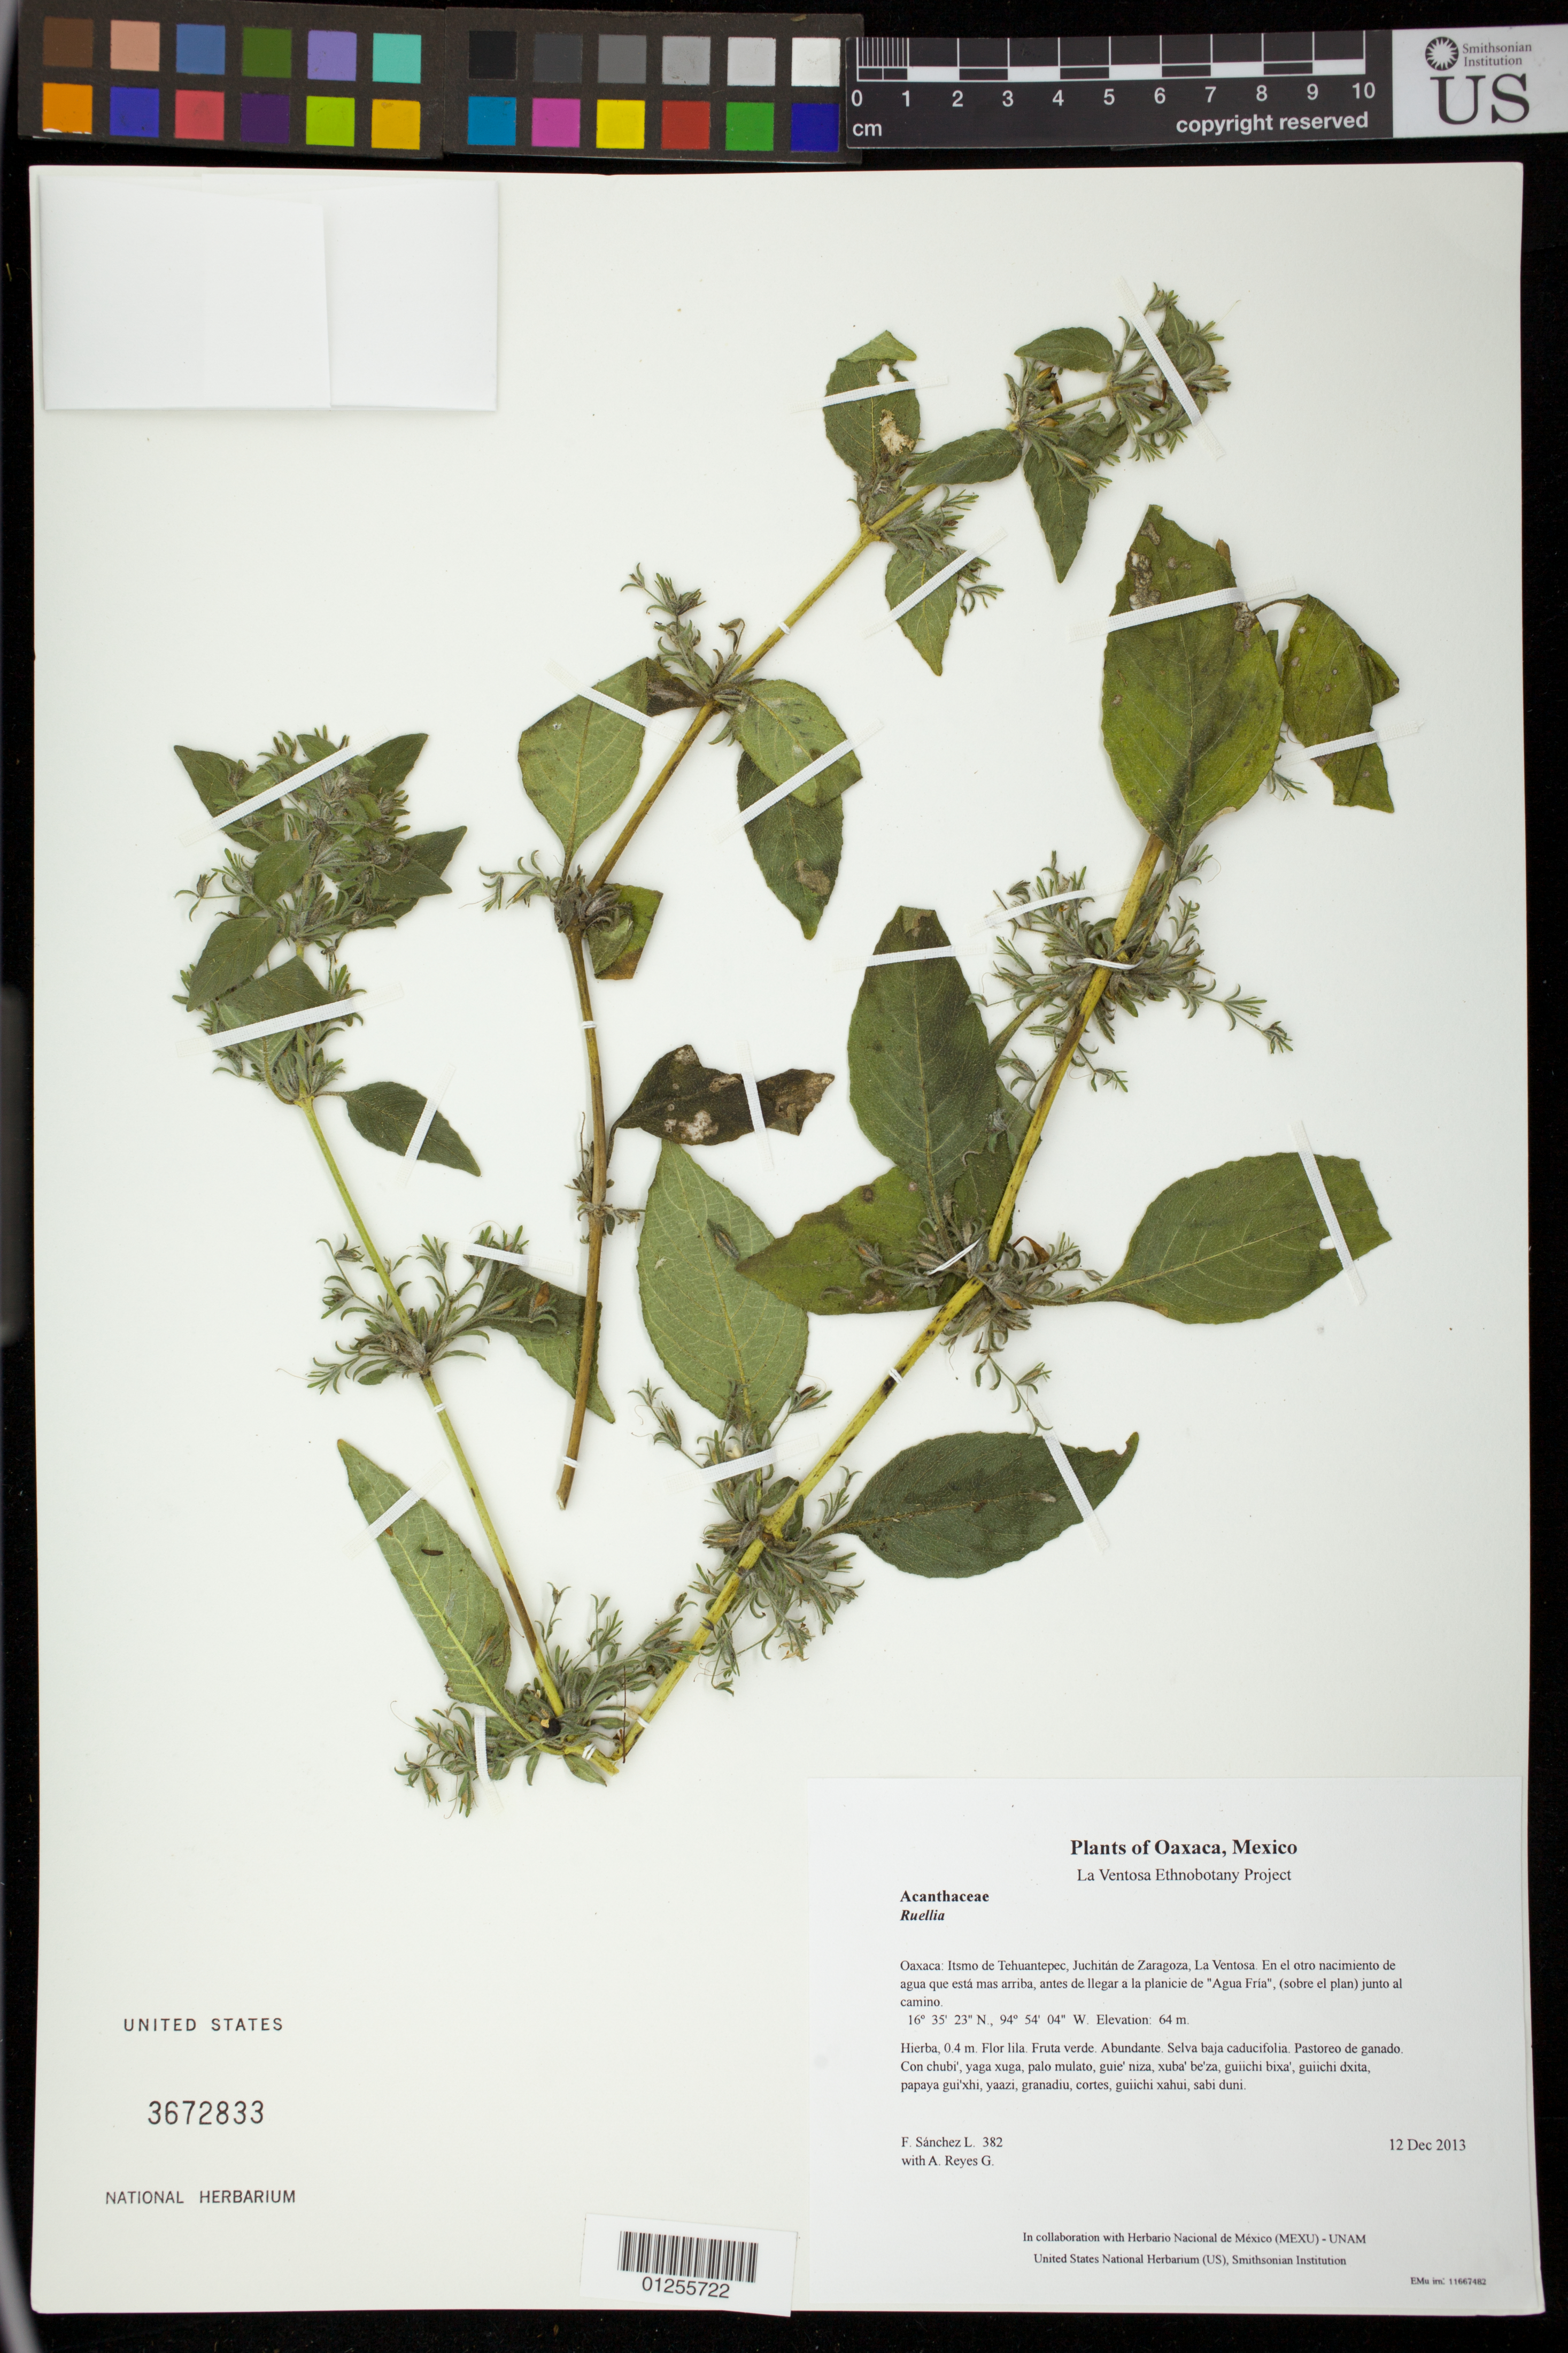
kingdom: Plantae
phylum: Tracheophyta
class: Magnoliopsida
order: Lamiales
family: Acanthaceae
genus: Ruellia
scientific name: Ruellia inundata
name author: Kunth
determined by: Reyes García, A.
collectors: F. Sánchez L. & A. Reyes G.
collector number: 382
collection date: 2013-12-12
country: Mexico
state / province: Oaxaca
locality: Itsmo de Tehuantepec, Juchitán de Zaragoza, La Ventosa. En el otro nacimiento de agua que está mas arriba, antes de llegar a la planicie de "Agua Fría", (sobre el plan) junto al camino.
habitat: Selva baja caducifolia. Pastoreo de ganado.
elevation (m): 64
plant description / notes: JEBOT, MEXU, SERO, US; Guixi bandaga. 0.4 m. Guie' lila. Cuaananaxhi naga'. Stale.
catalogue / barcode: US 3672833